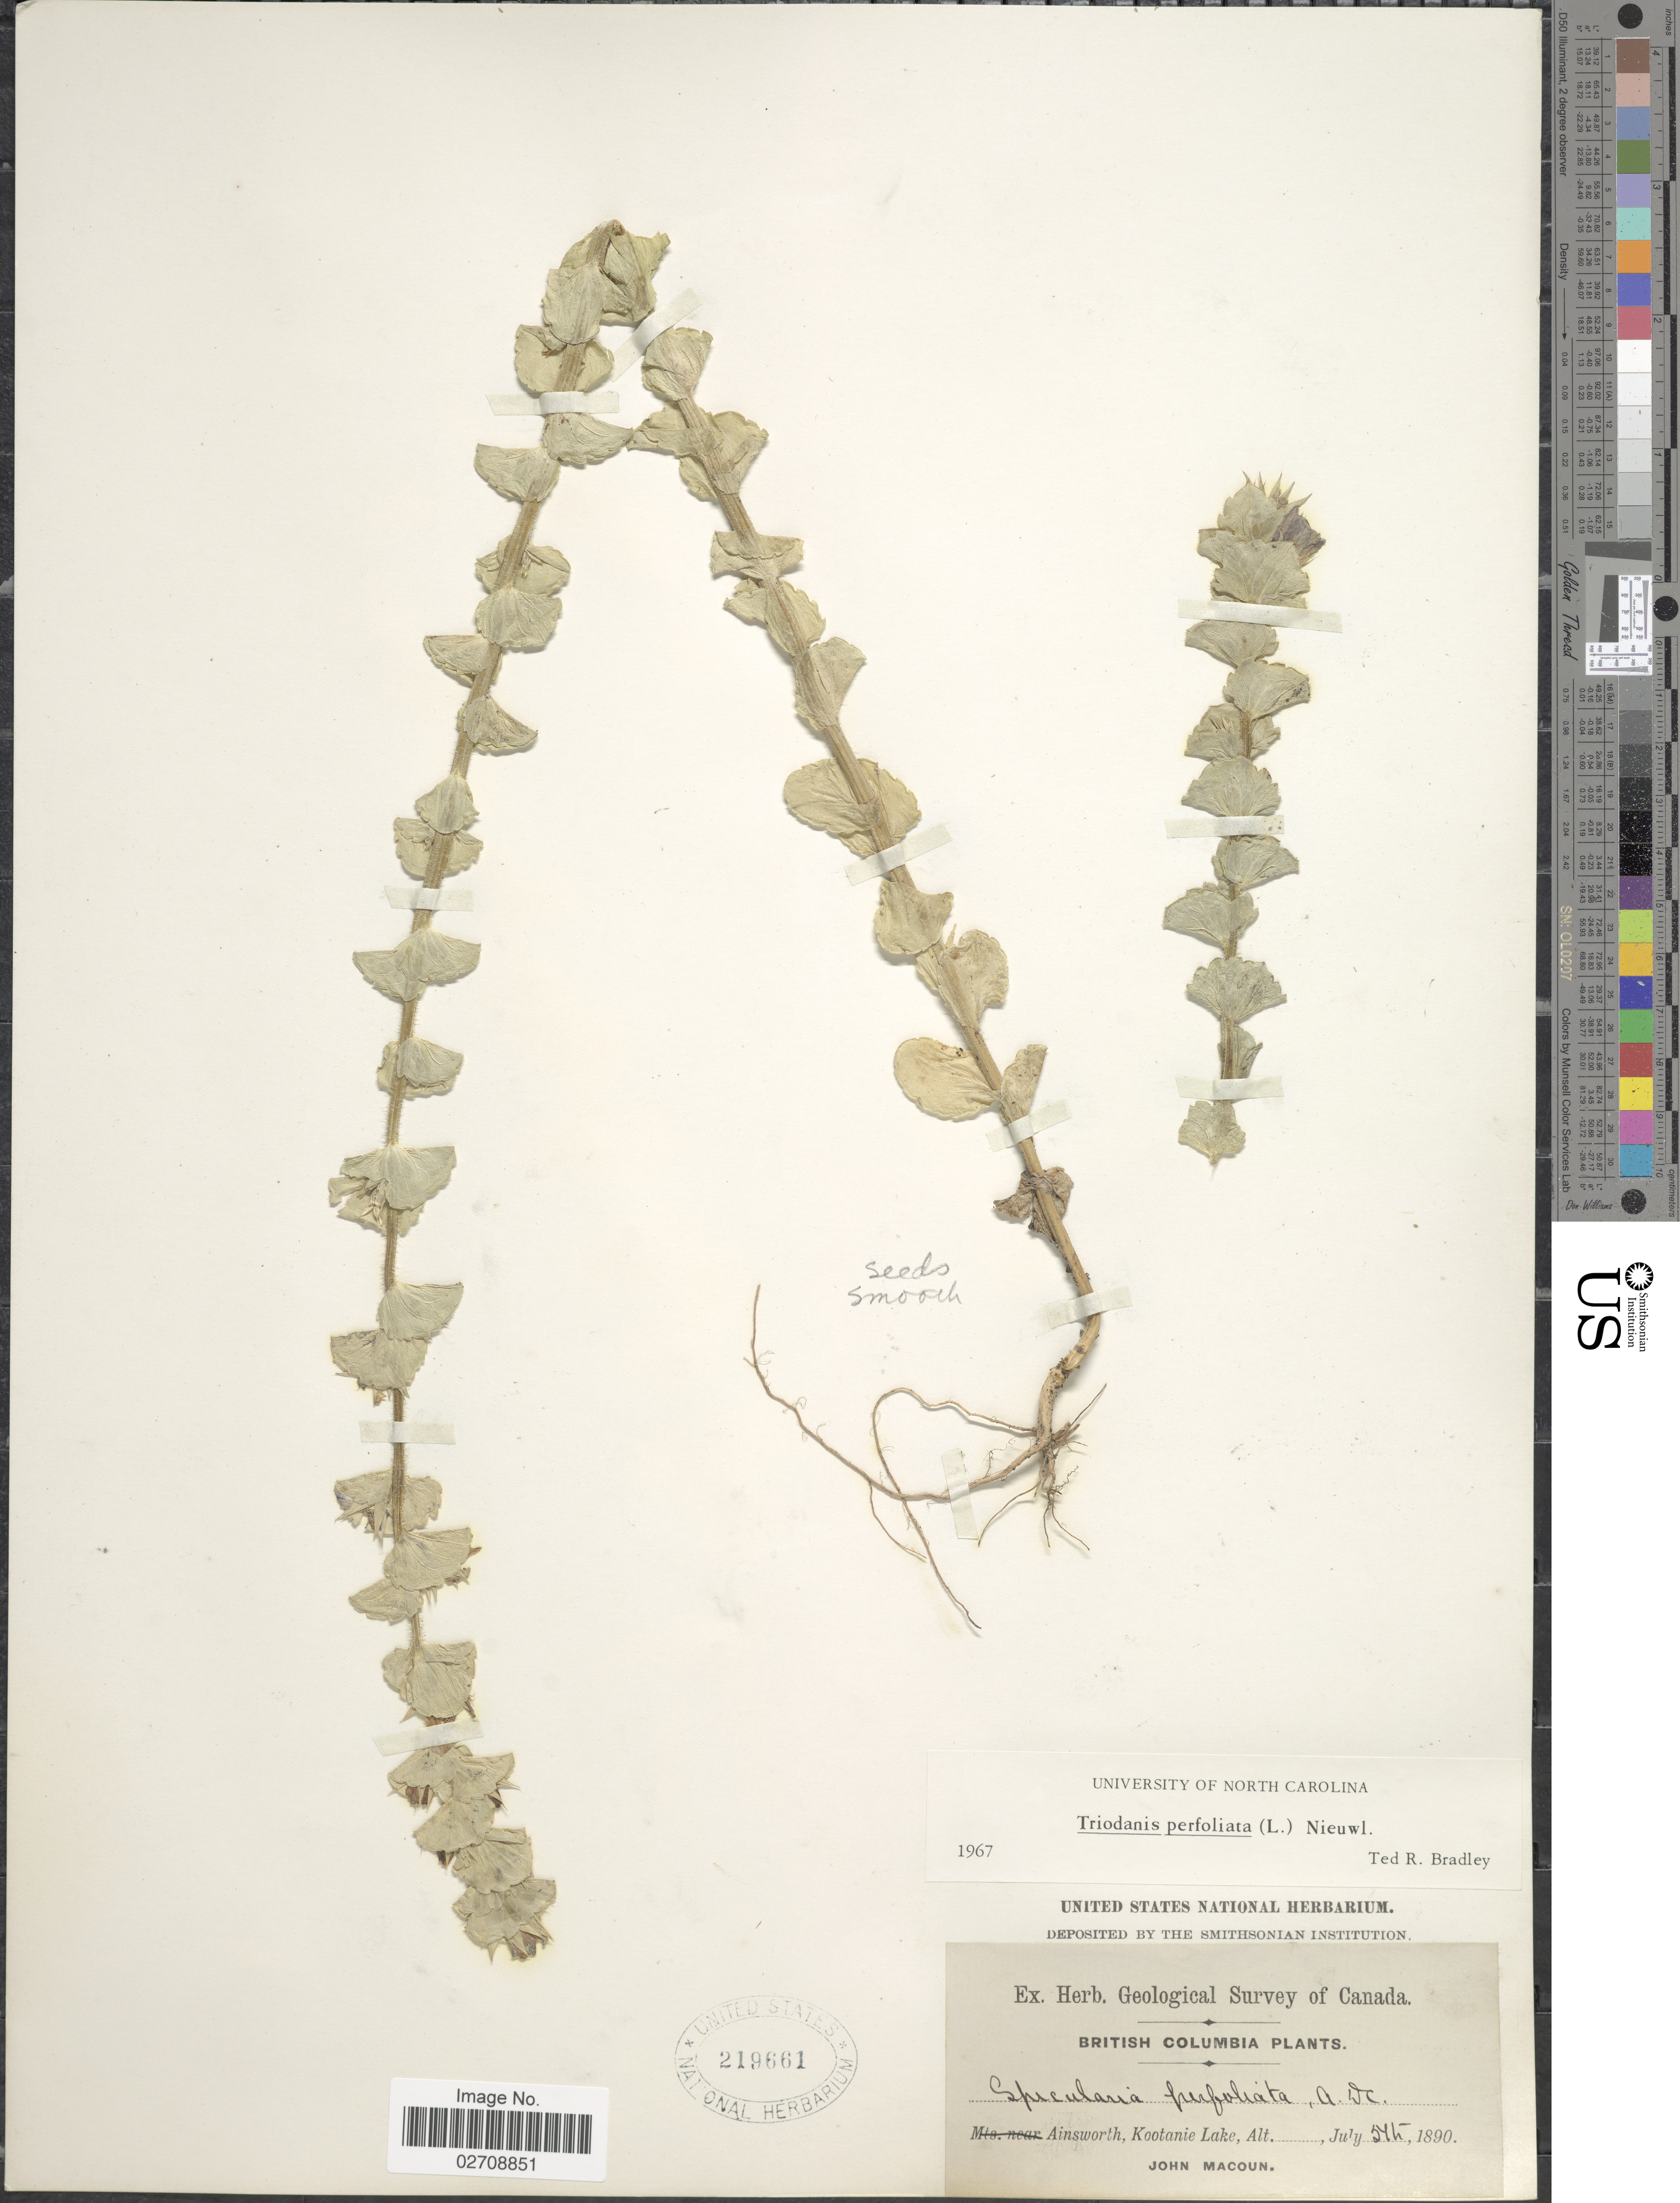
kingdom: Plantae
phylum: Tracheophyta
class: Magnoliopsida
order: Asterales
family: Campanulaceae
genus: Triodanis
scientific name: Triodanis perfoliata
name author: (L.) Nieuwl.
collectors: J. Macoun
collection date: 1890-07-05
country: Canada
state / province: British Columbia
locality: British Columbia, Ainsworth, Kootanie Lake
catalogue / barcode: US 219661